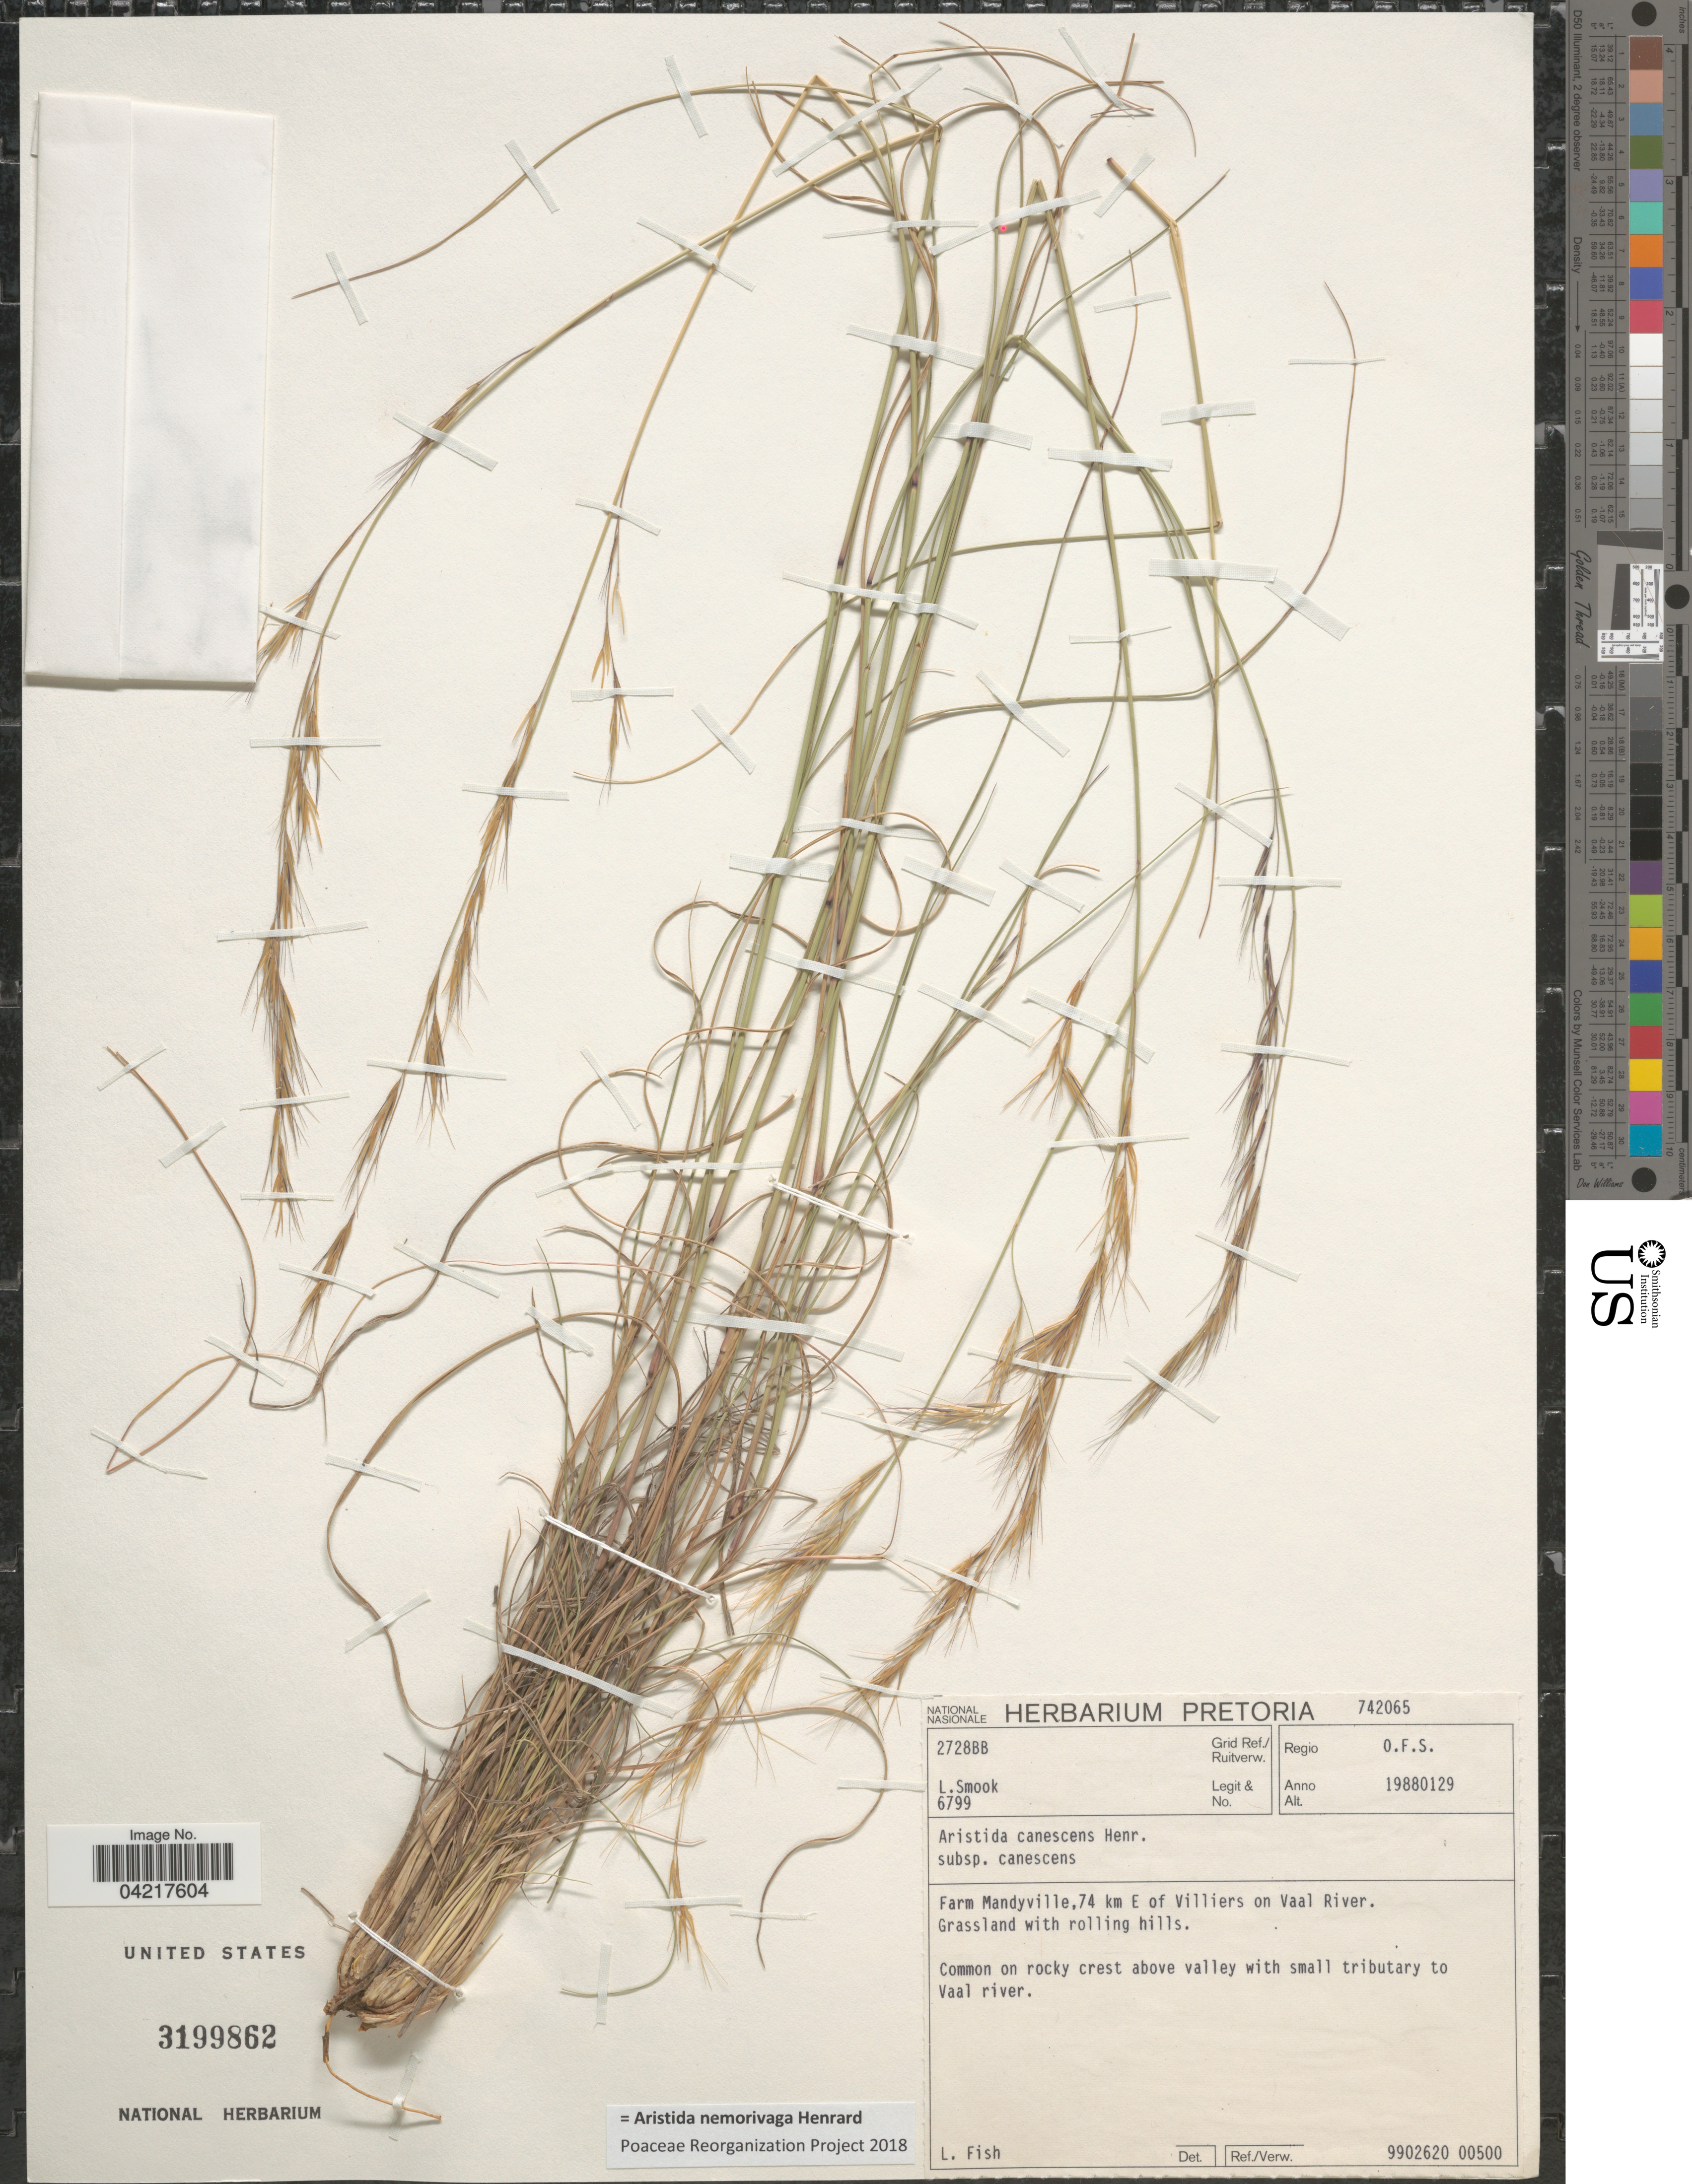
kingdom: Plantae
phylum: Tracheophyta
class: Liliopsida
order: Poales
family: Poaceae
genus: Aristida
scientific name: Aristida nemorivaga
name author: Henr.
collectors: L. Smook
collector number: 6799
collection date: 1988-01-29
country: South Africa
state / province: Free State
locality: Grid Ref./ Ruitverw. 2728BB. Regio O.F.S. Farm Mandyville, 74 km E of Villiers on Vaal River. Grassland with rolling hills. Common on rocky crest above valley with small tributary to Vaal river.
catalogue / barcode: US 3199862